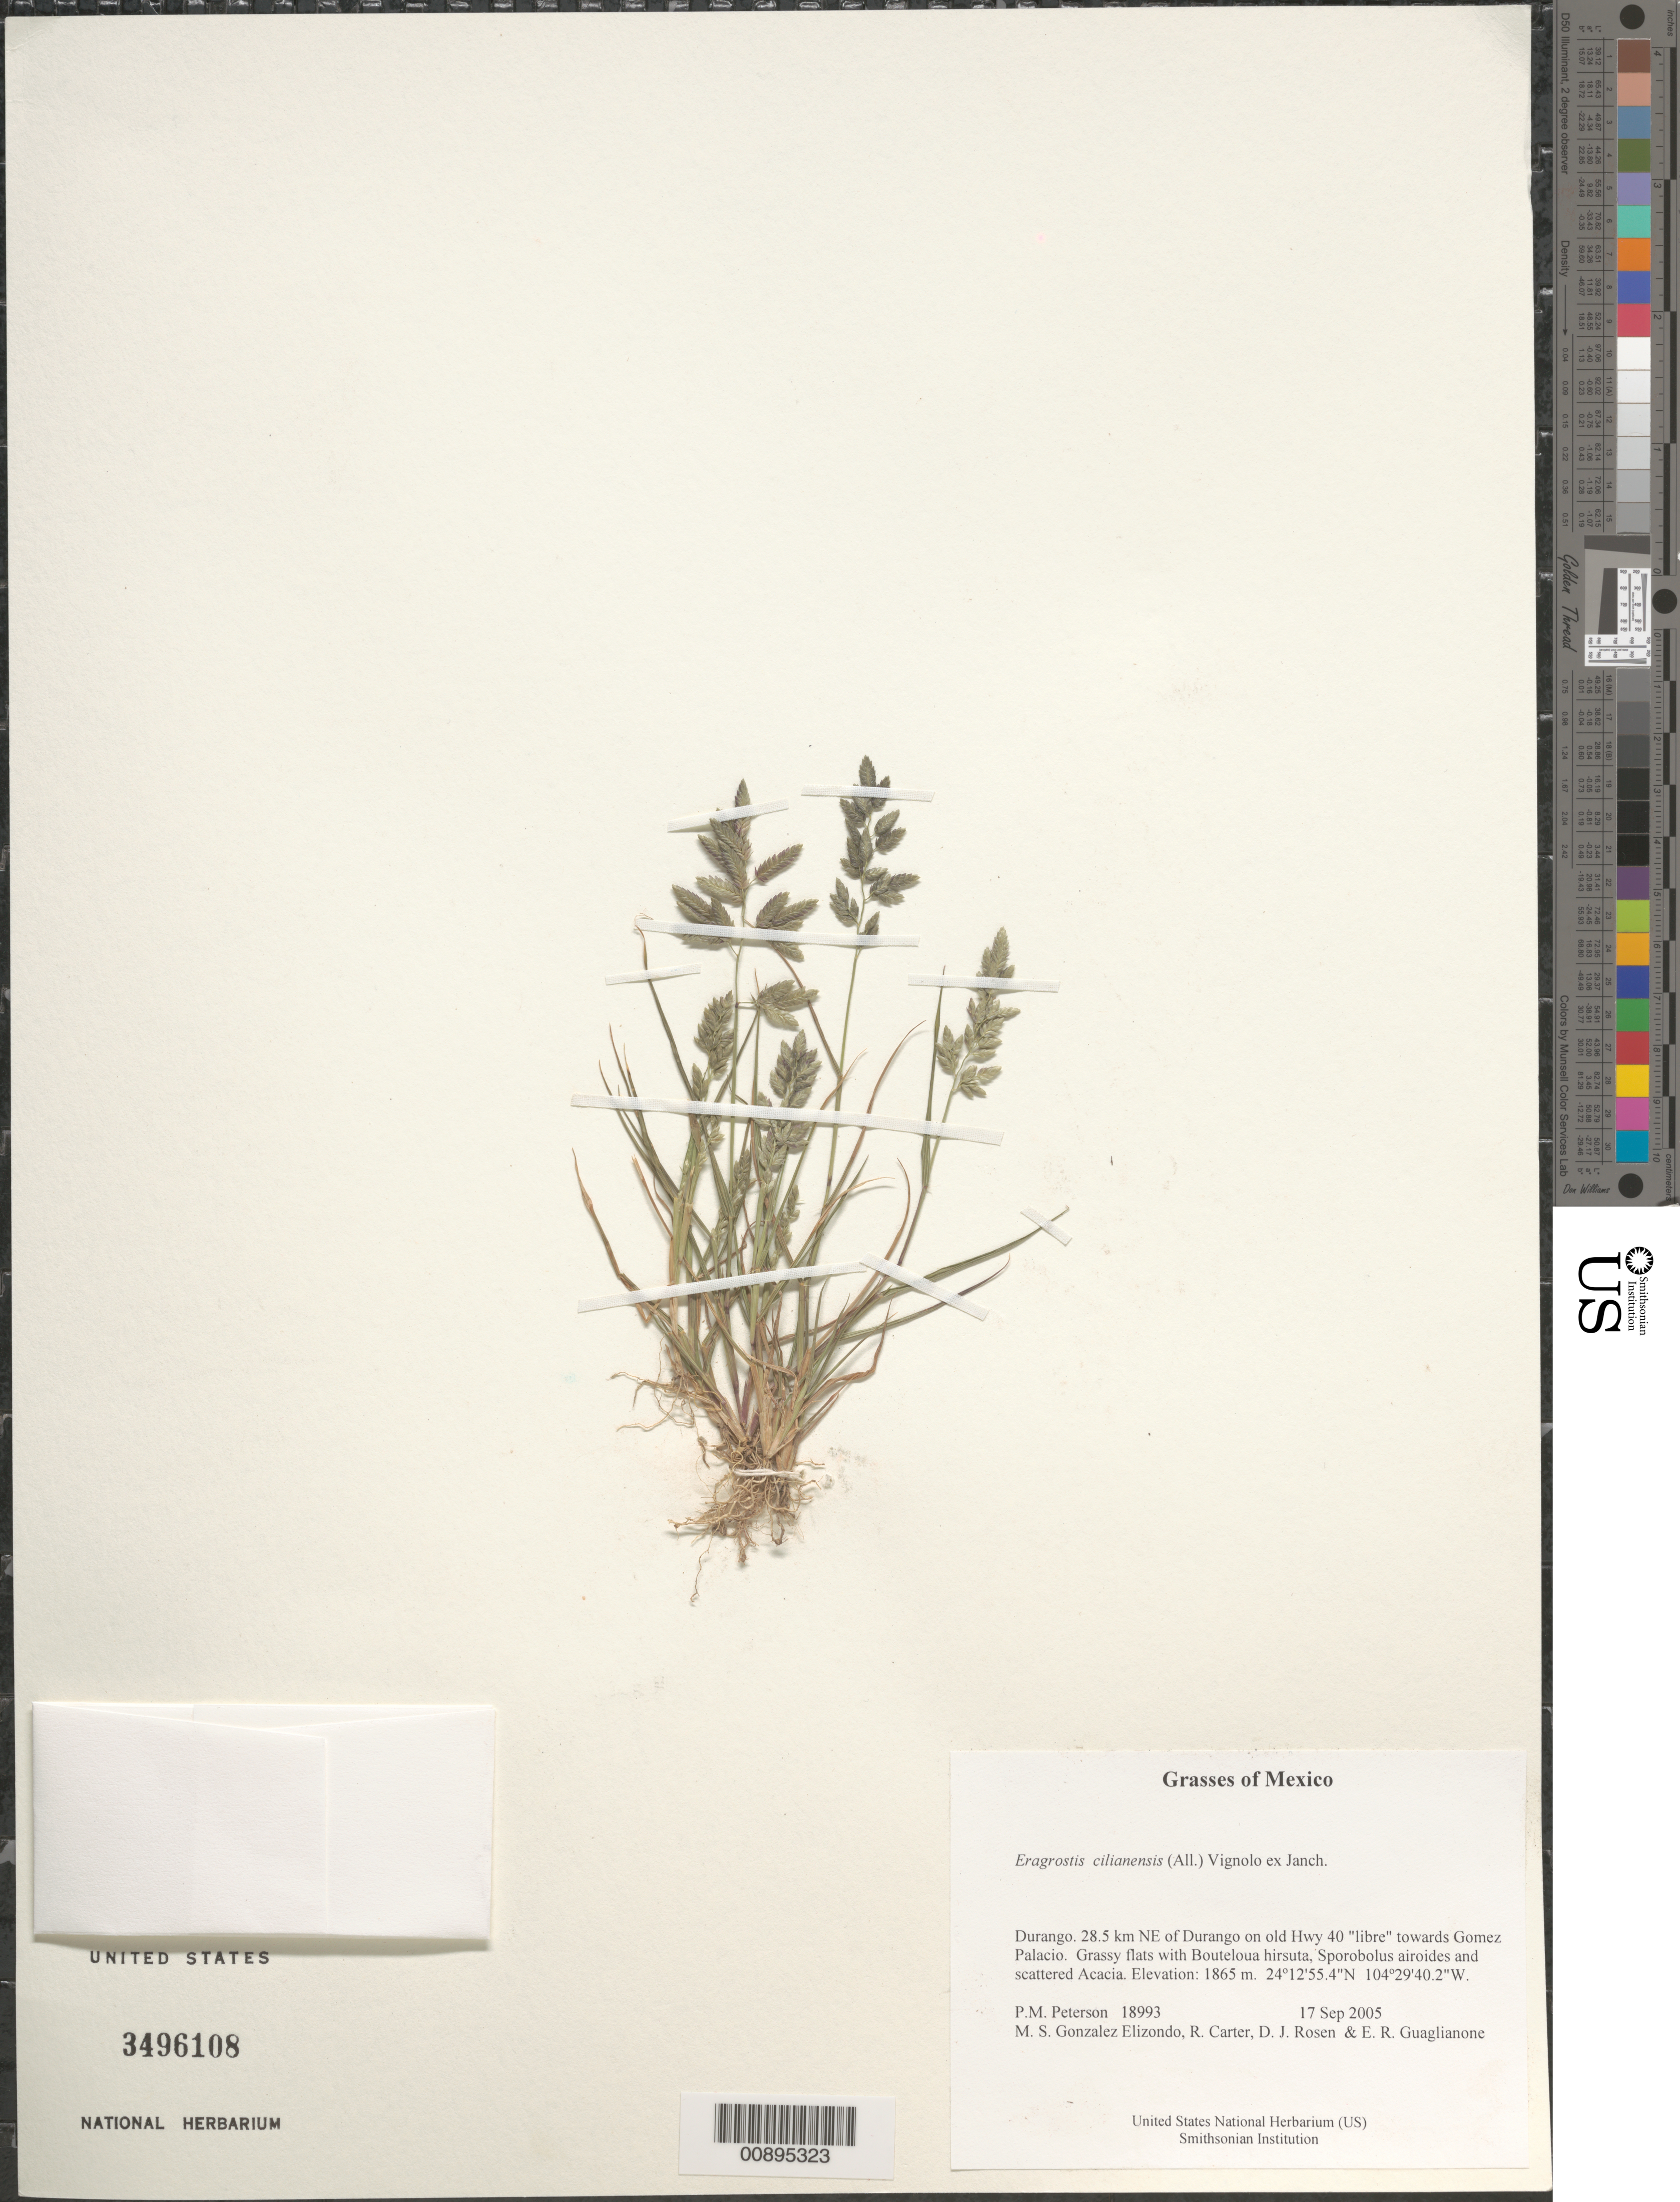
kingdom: Plantae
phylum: Tracheophyta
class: Liliopsida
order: Poales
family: Poaceae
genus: Eragrostis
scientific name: Eragrostis cilianensis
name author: (Bellardi) Vignolo ex Janch.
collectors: P. M. Peterson, M. S. González-Elizondo, R. Carter, D. J. Rosen, E. R. Guaglianone & A. Torres Soto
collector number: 18993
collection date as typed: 17 Sep 2005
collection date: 2005-09-17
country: Mexico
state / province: Durango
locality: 28.5 km NE of Durango on old Hwy 40 "libre" towards Gomez Palacio. Grassy flats with Bouteloua hirsuta, Sporobolus airoides and scattered Acacia.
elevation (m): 1865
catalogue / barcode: US 3496108